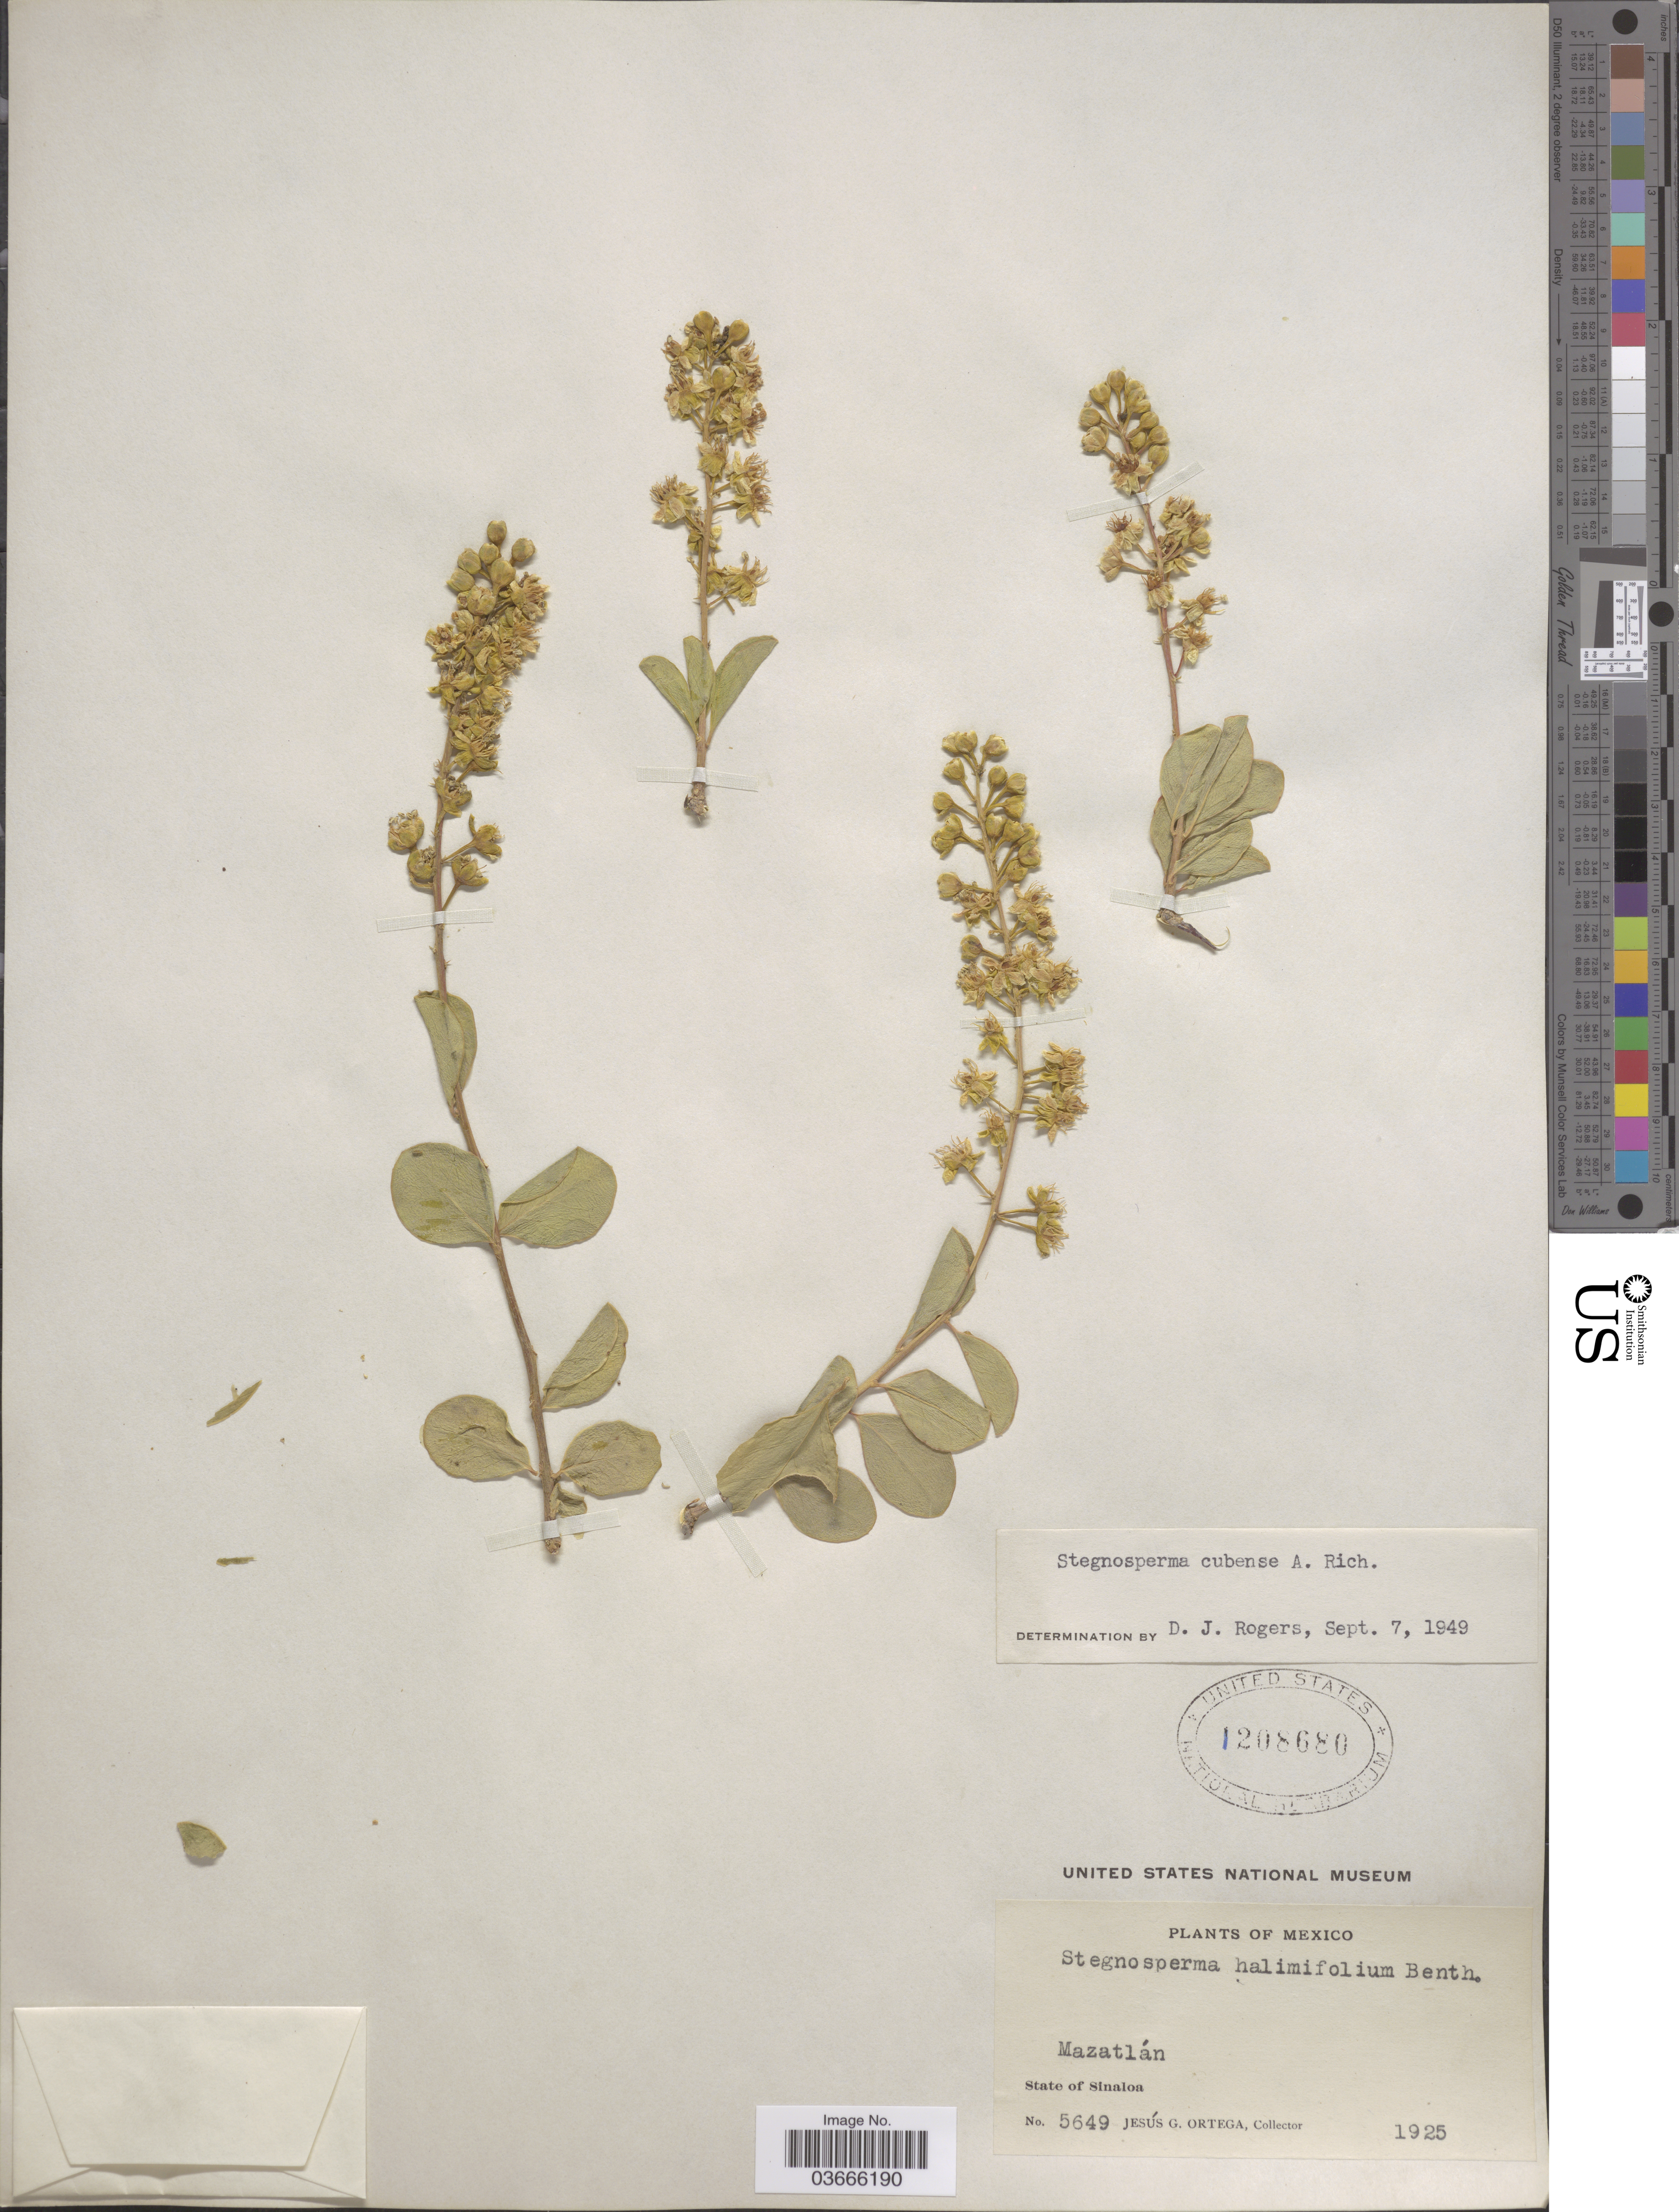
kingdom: Plantae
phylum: Tracheophyta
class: Magnoliopsida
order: Caryophyllales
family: Stegnospermataceae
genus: Stegnosperma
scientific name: Stegnosperma cubense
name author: A. Rich.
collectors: J. Ortega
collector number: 5649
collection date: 1925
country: Mexico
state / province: Sinaloa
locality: Mazatlán.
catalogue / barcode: US 1208680